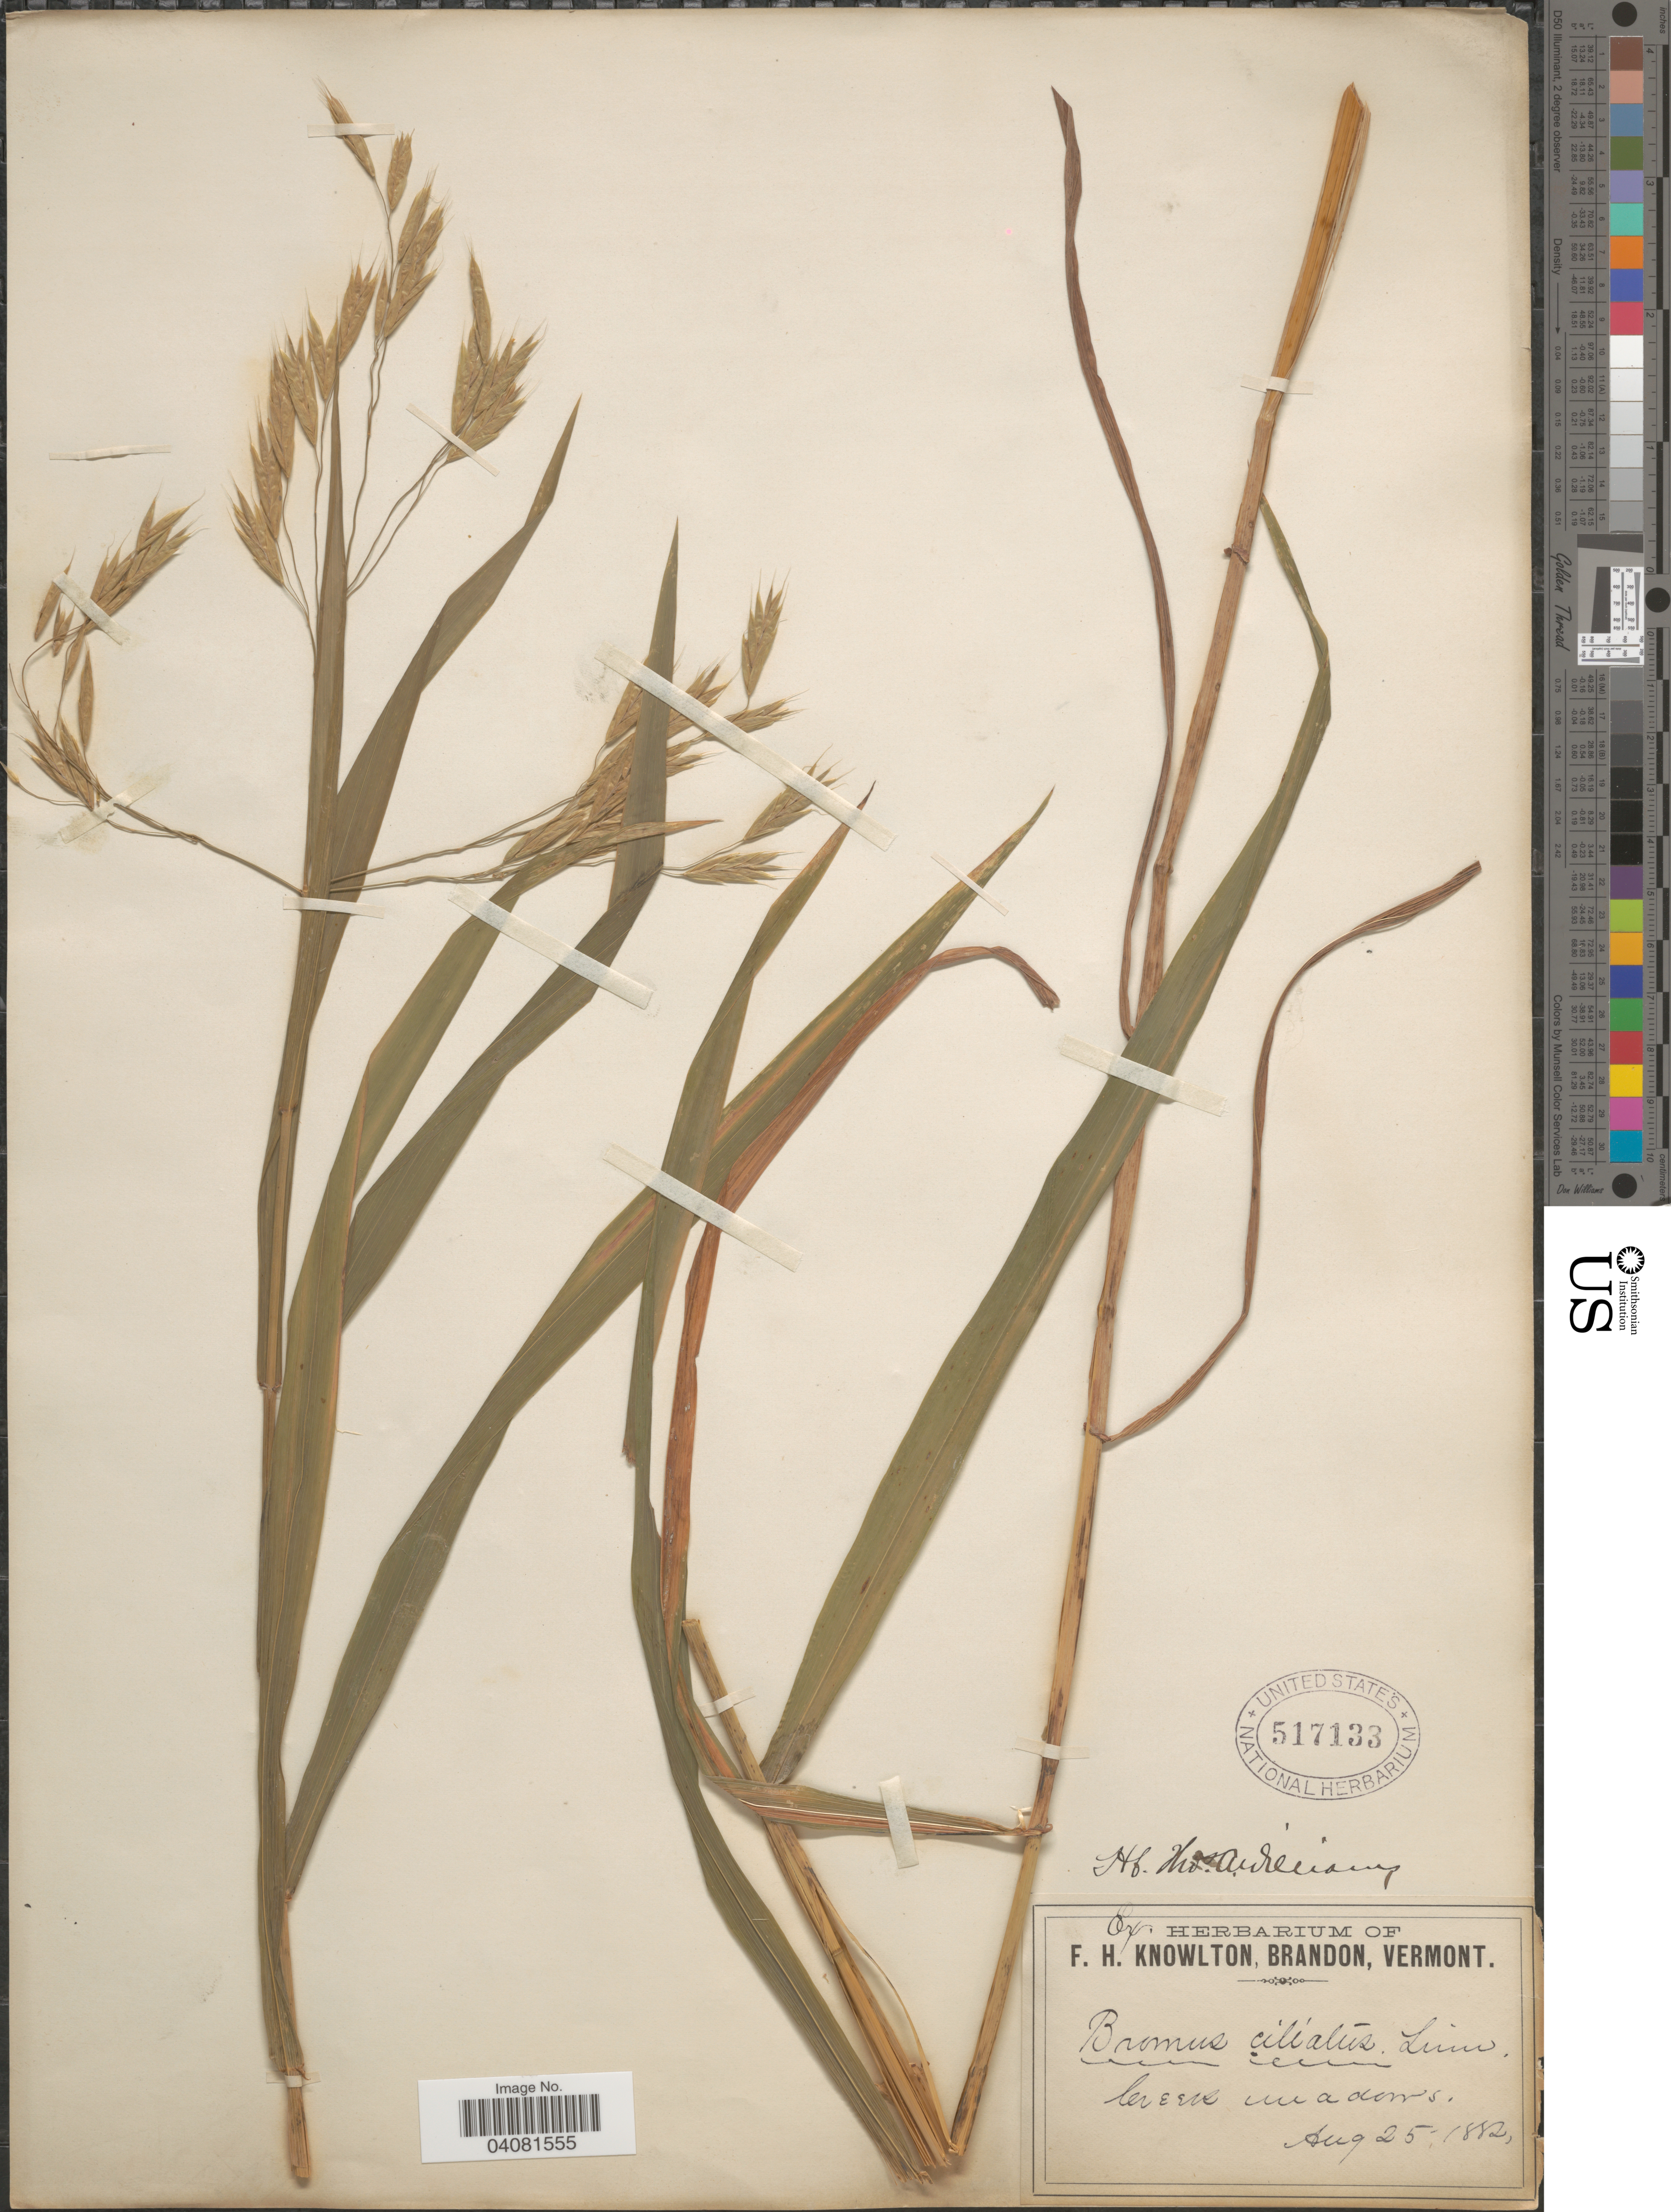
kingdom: Plantae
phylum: Tracheophyta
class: Liliopsida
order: Poales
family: Poaceae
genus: Bromus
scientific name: Bromus ciliatus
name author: L.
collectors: ex herb. F.H. Knowlton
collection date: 1882-08-25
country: United States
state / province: Vermont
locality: Creek meadows.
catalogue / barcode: US 517133